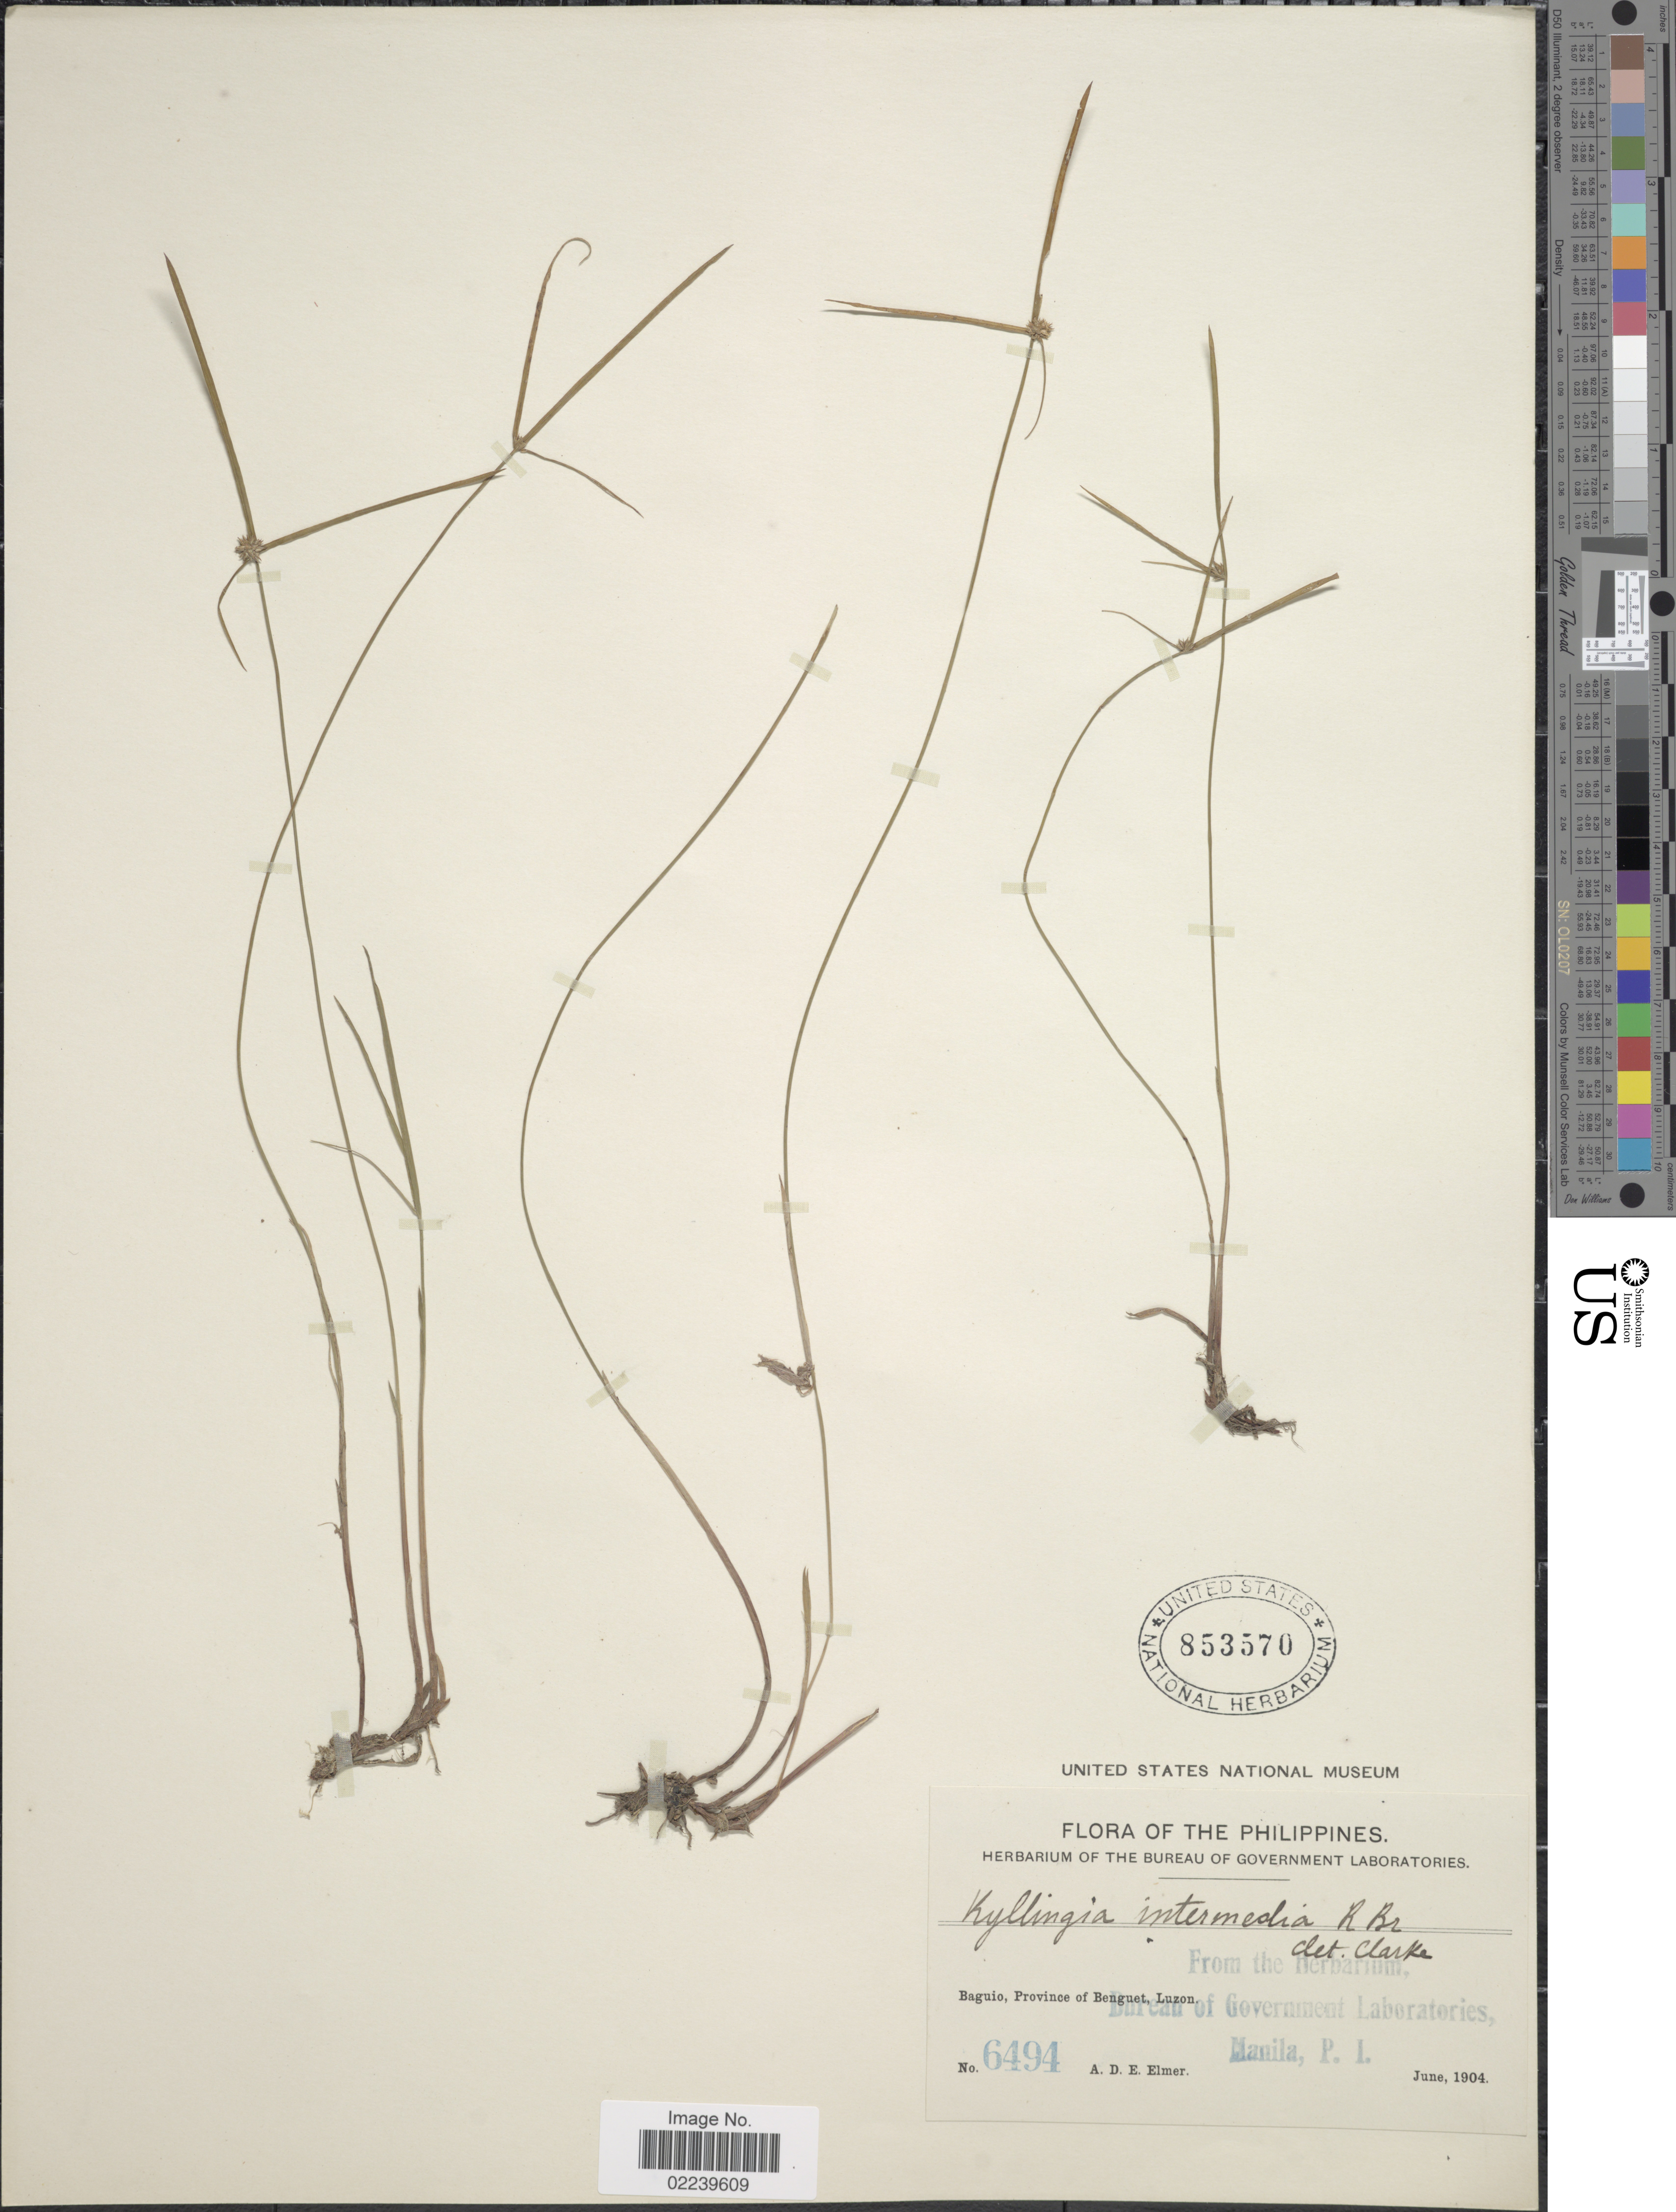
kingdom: Plantae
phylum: Tracheophyta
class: Liliopsida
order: Poales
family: Cyperaceae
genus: Cyperus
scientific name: Cyperus brevifolius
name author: (Rottb.) Hassk.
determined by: Strong, M. T., (US), Smithsonian Institution - National Museum of Natural History (UNITED STATES)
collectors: A. D. E. Elmer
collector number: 6494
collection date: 1904-01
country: Philippines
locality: Baguio, Province of Benguet, Luzon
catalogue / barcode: US 853570